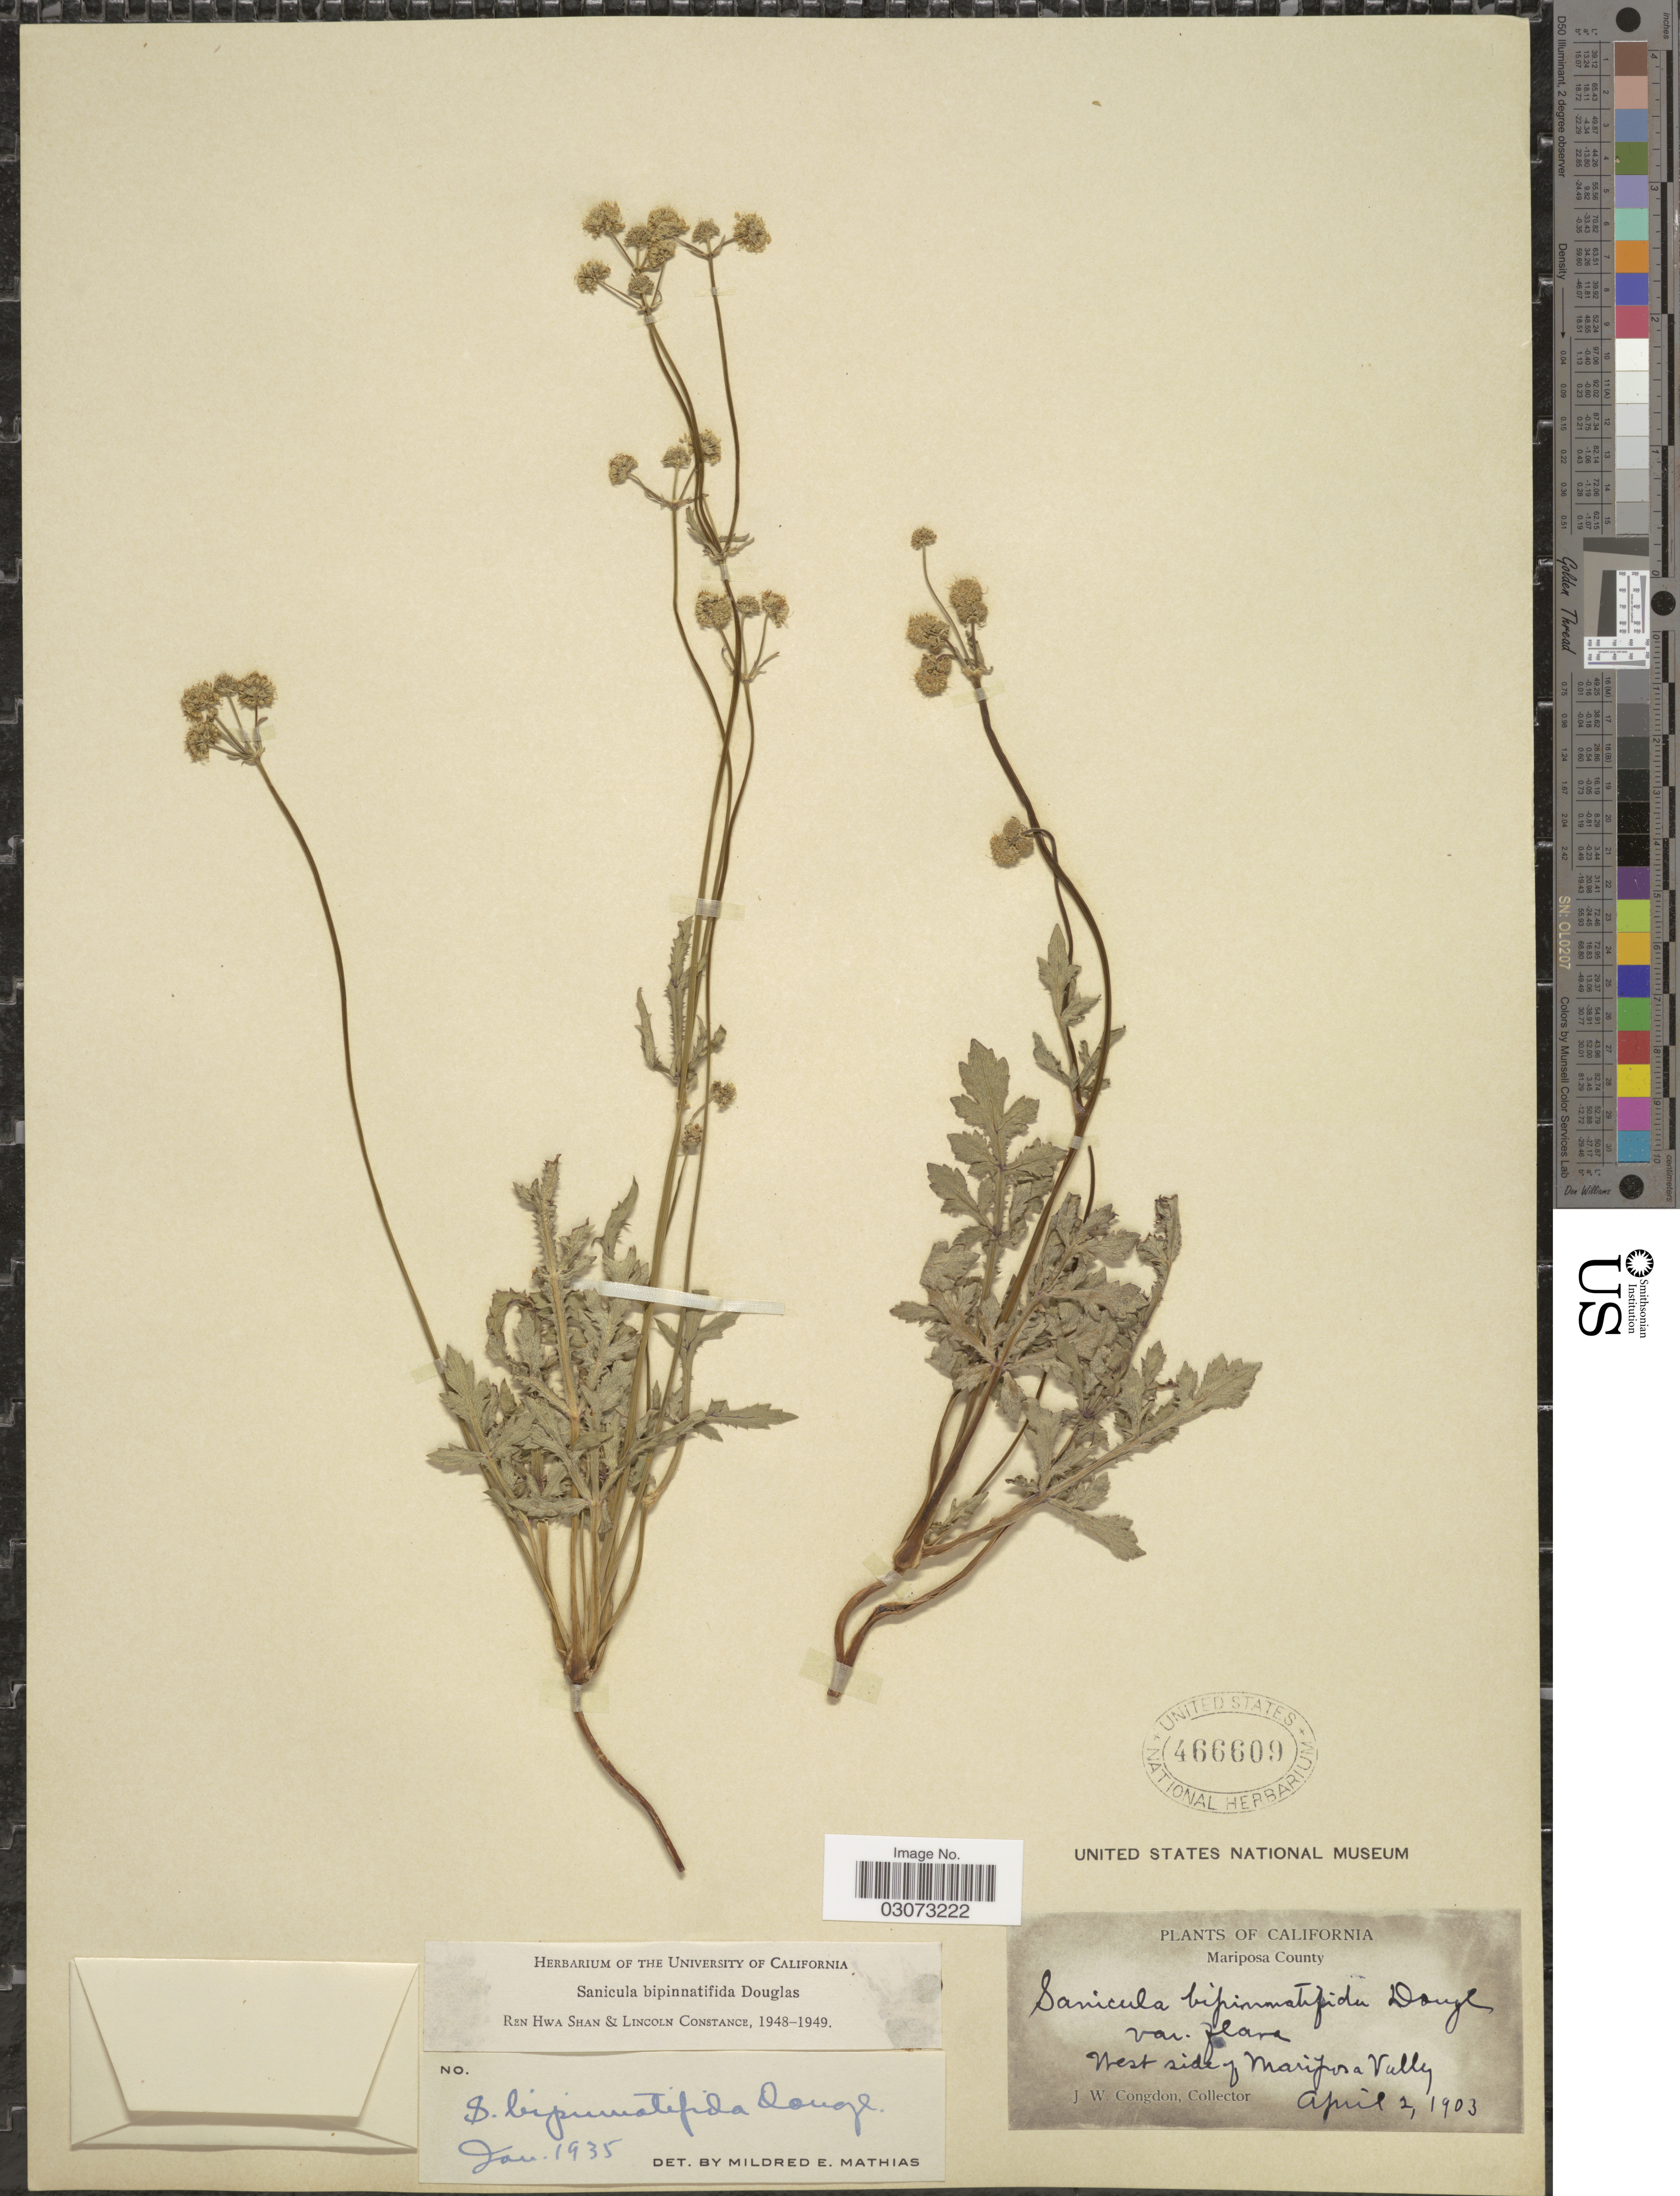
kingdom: Plantae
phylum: Tracheophyta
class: Magnoliopsida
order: Apiales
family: Apiaceae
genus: Sanicula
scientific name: Sanicula bipinnatifida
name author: Douglas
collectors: J. W. Congdon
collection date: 1903-04-02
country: United States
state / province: California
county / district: Mariposa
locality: Mariposa County. West side of Mariposa Valley.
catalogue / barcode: US 466609